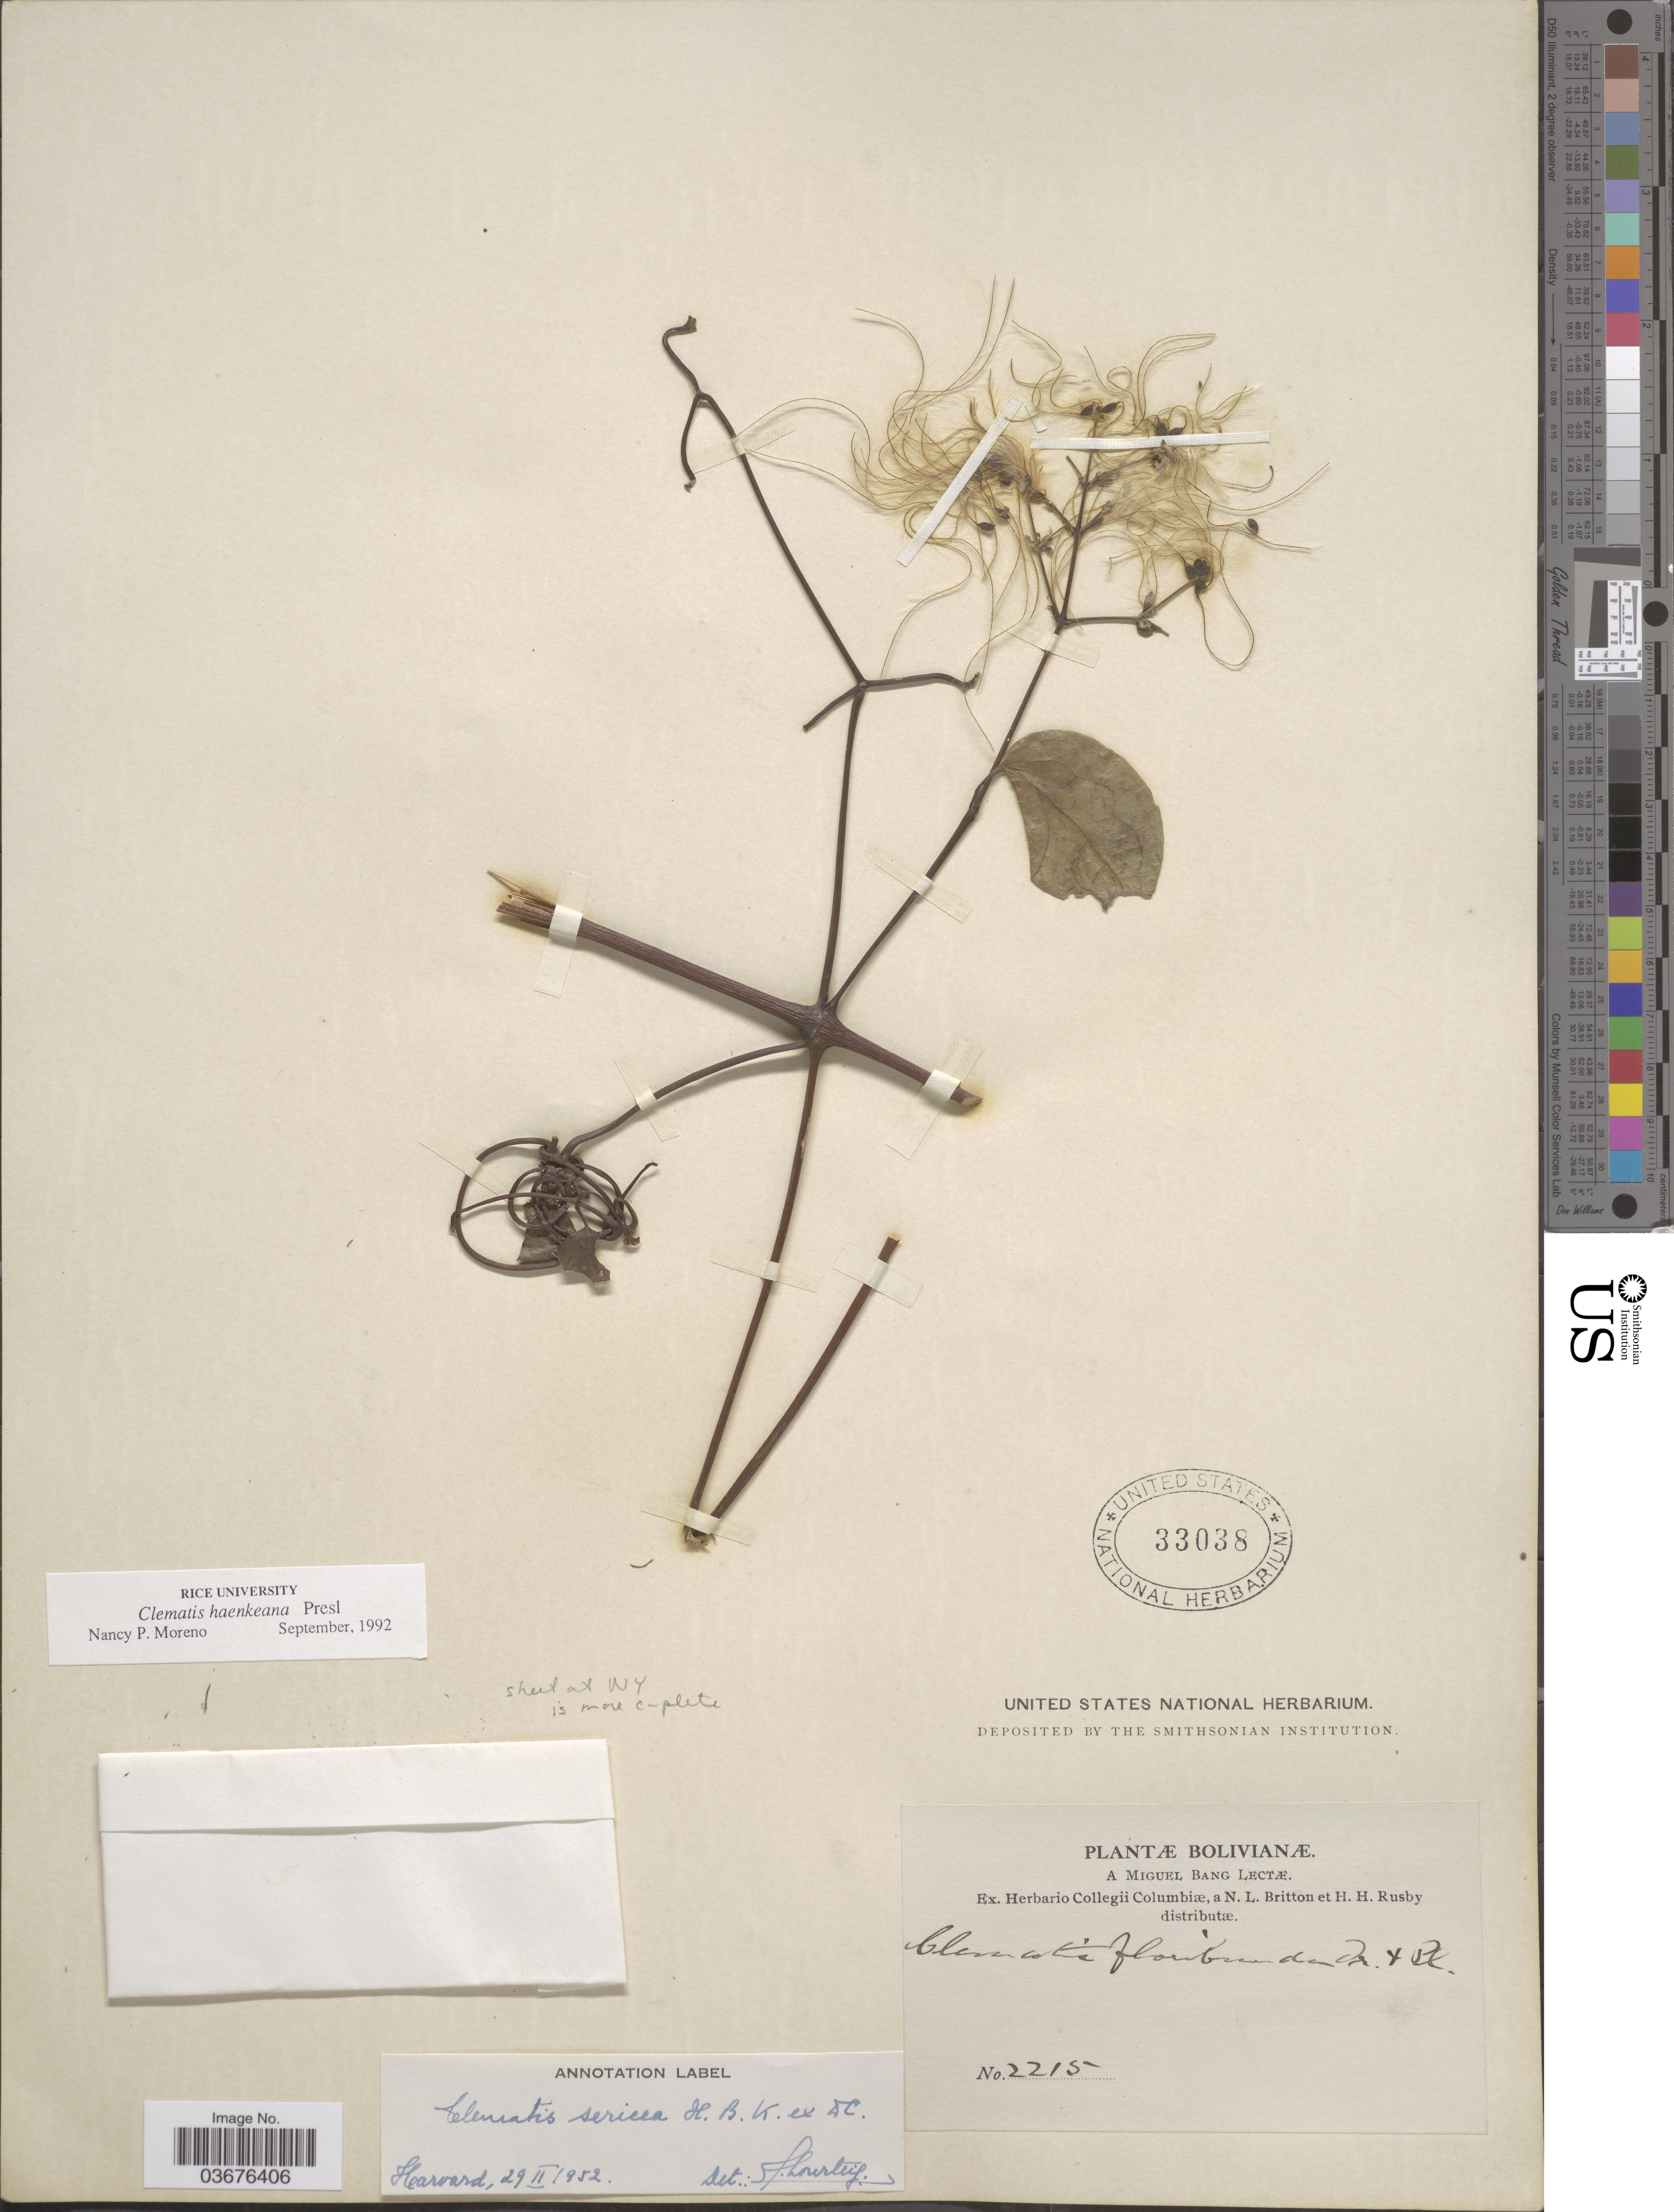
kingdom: Plantae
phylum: Tracheophyta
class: Magnoliopsida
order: Ranunculales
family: Ranunculaceae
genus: Clematis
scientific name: Clematis haenkeana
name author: C. Presl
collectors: M. Bang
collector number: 2215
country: Bolivia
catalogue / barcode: US 33038